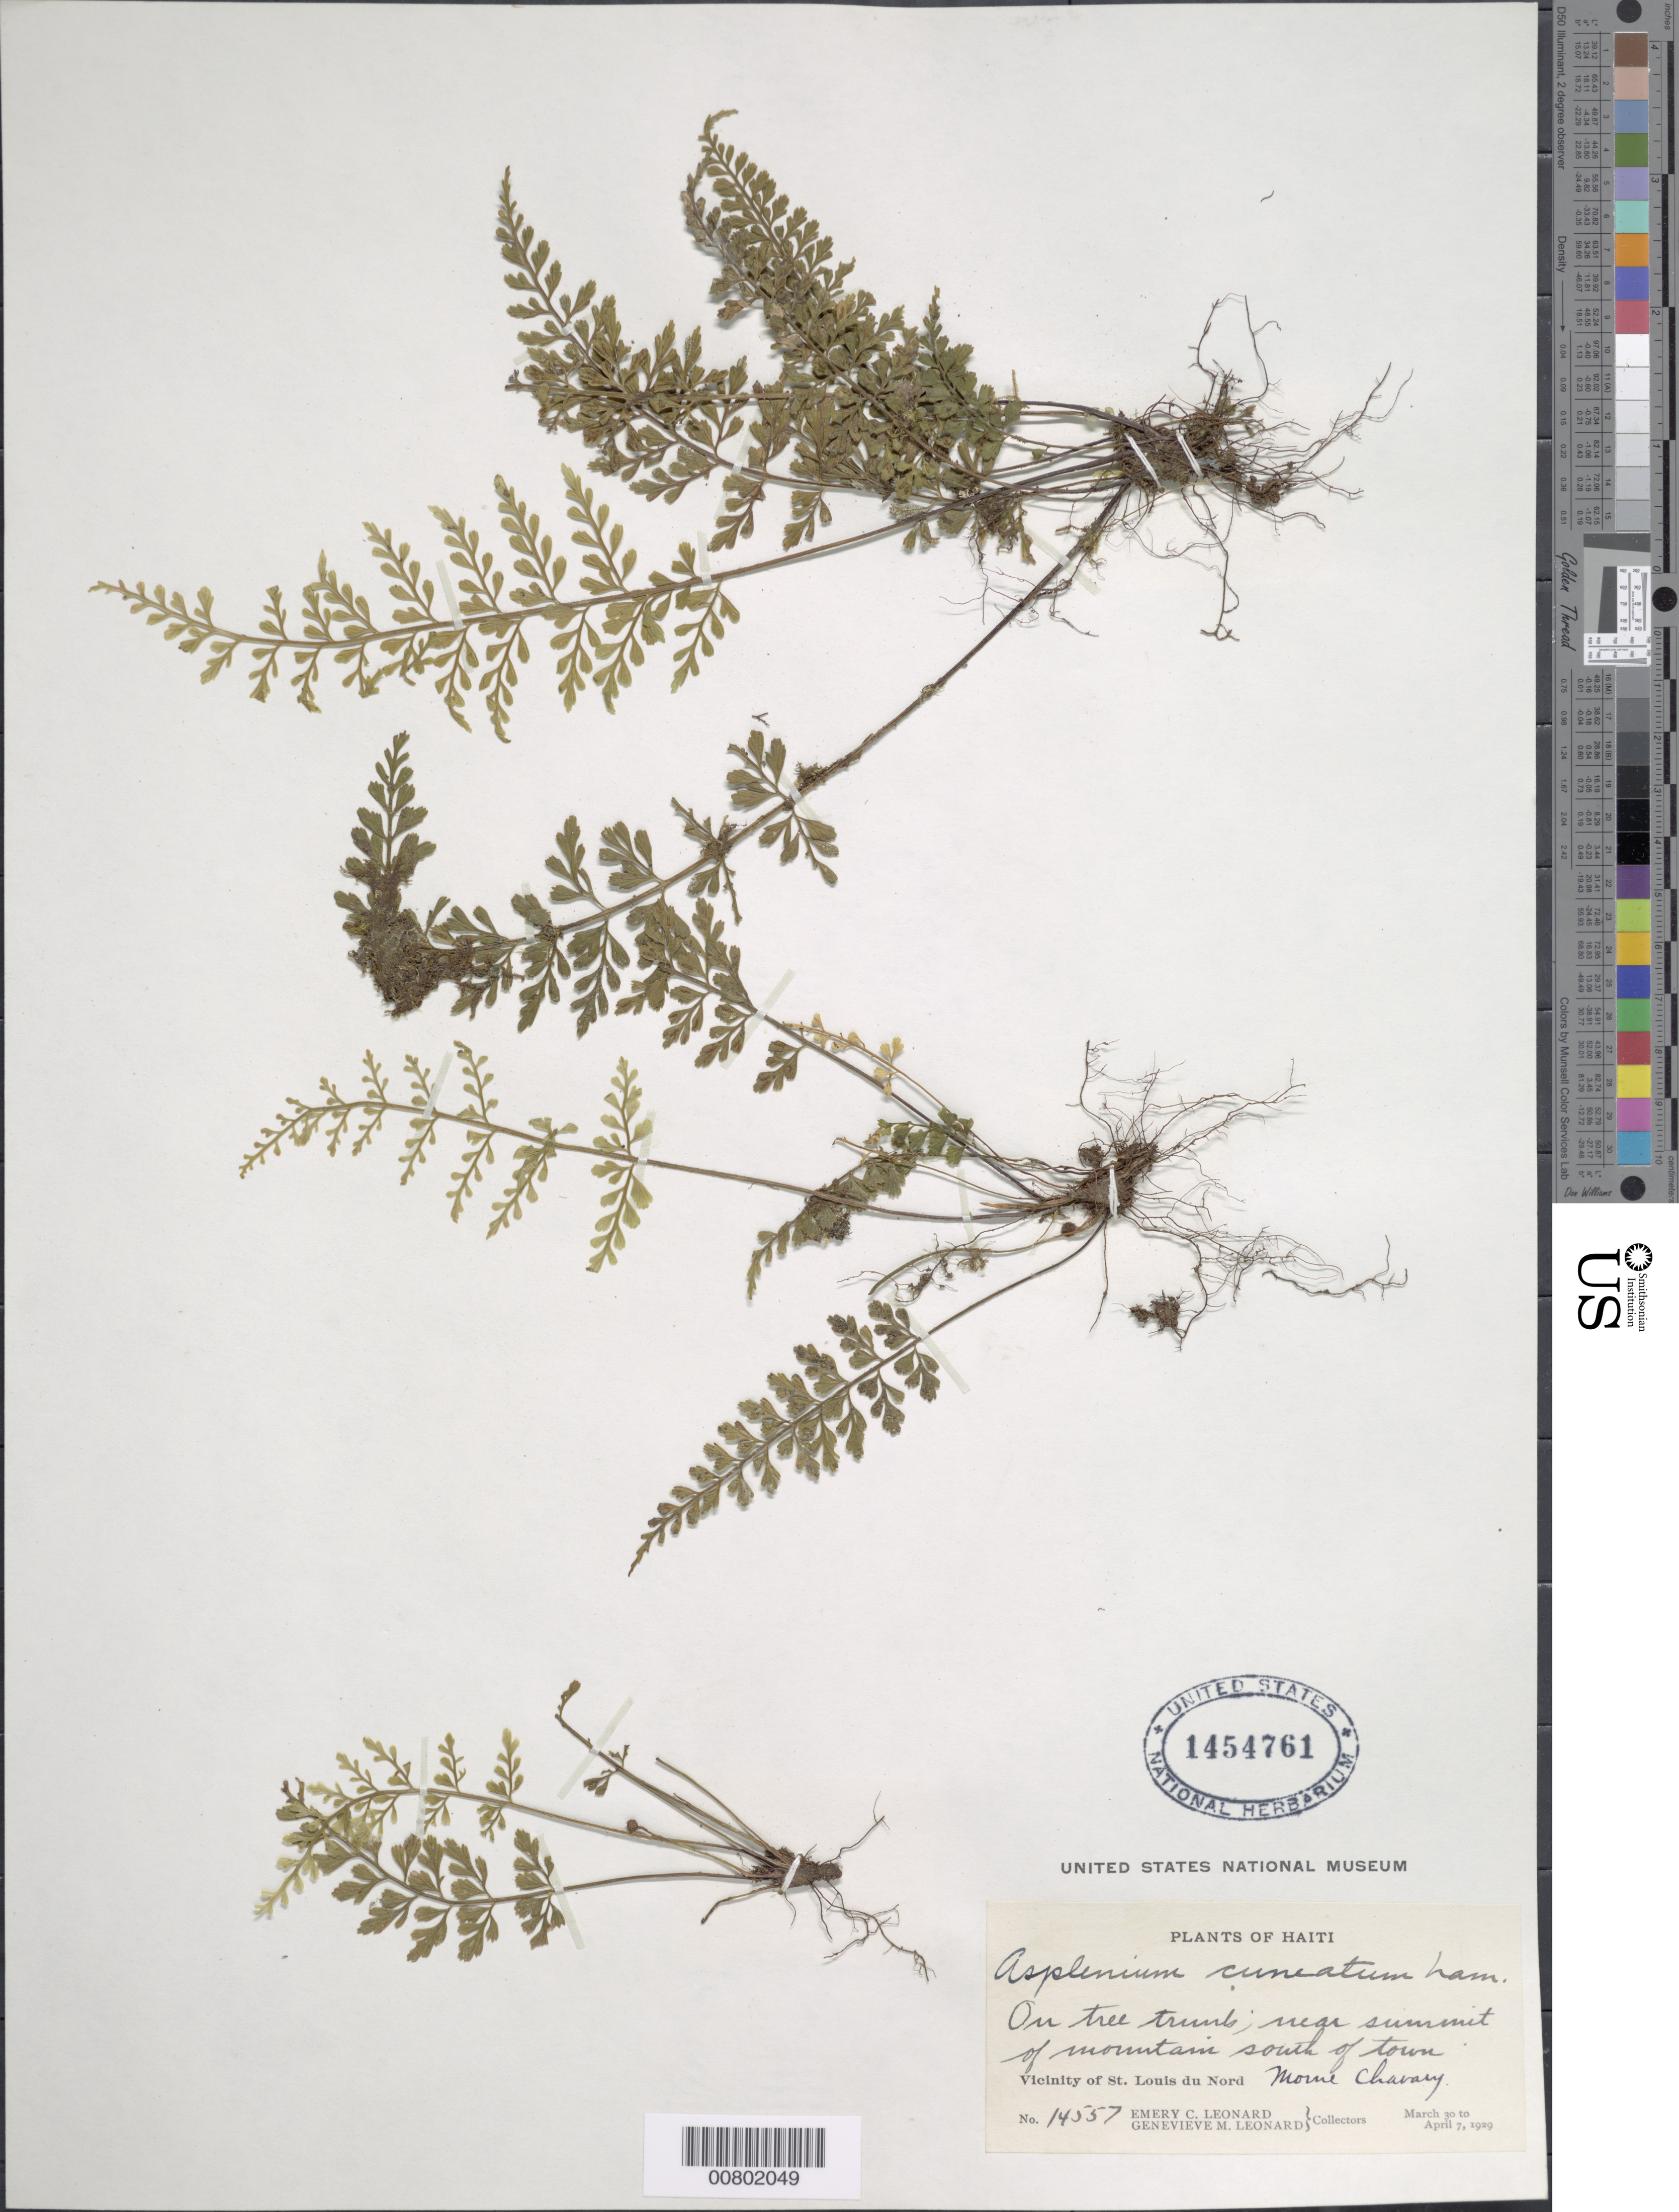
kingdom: Plantae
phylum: Tracheophyta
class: Polypodiopsida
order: Polypodiales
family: Aspleniaceae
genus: Asplenium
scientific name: Asplenium cuneatum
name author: Lam.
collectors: E. C. Leonard & G. M. Leonard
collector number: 14557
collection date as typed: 30 Mar 1929 to 07 Apr 1929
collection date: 1929-03-30/1929-04-07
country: Haiti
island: Hispaniola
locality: St. Louis du Nord, S of town, Morne Chavary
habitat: On tree trunk, near summit of mountain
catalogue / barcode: US 1454761